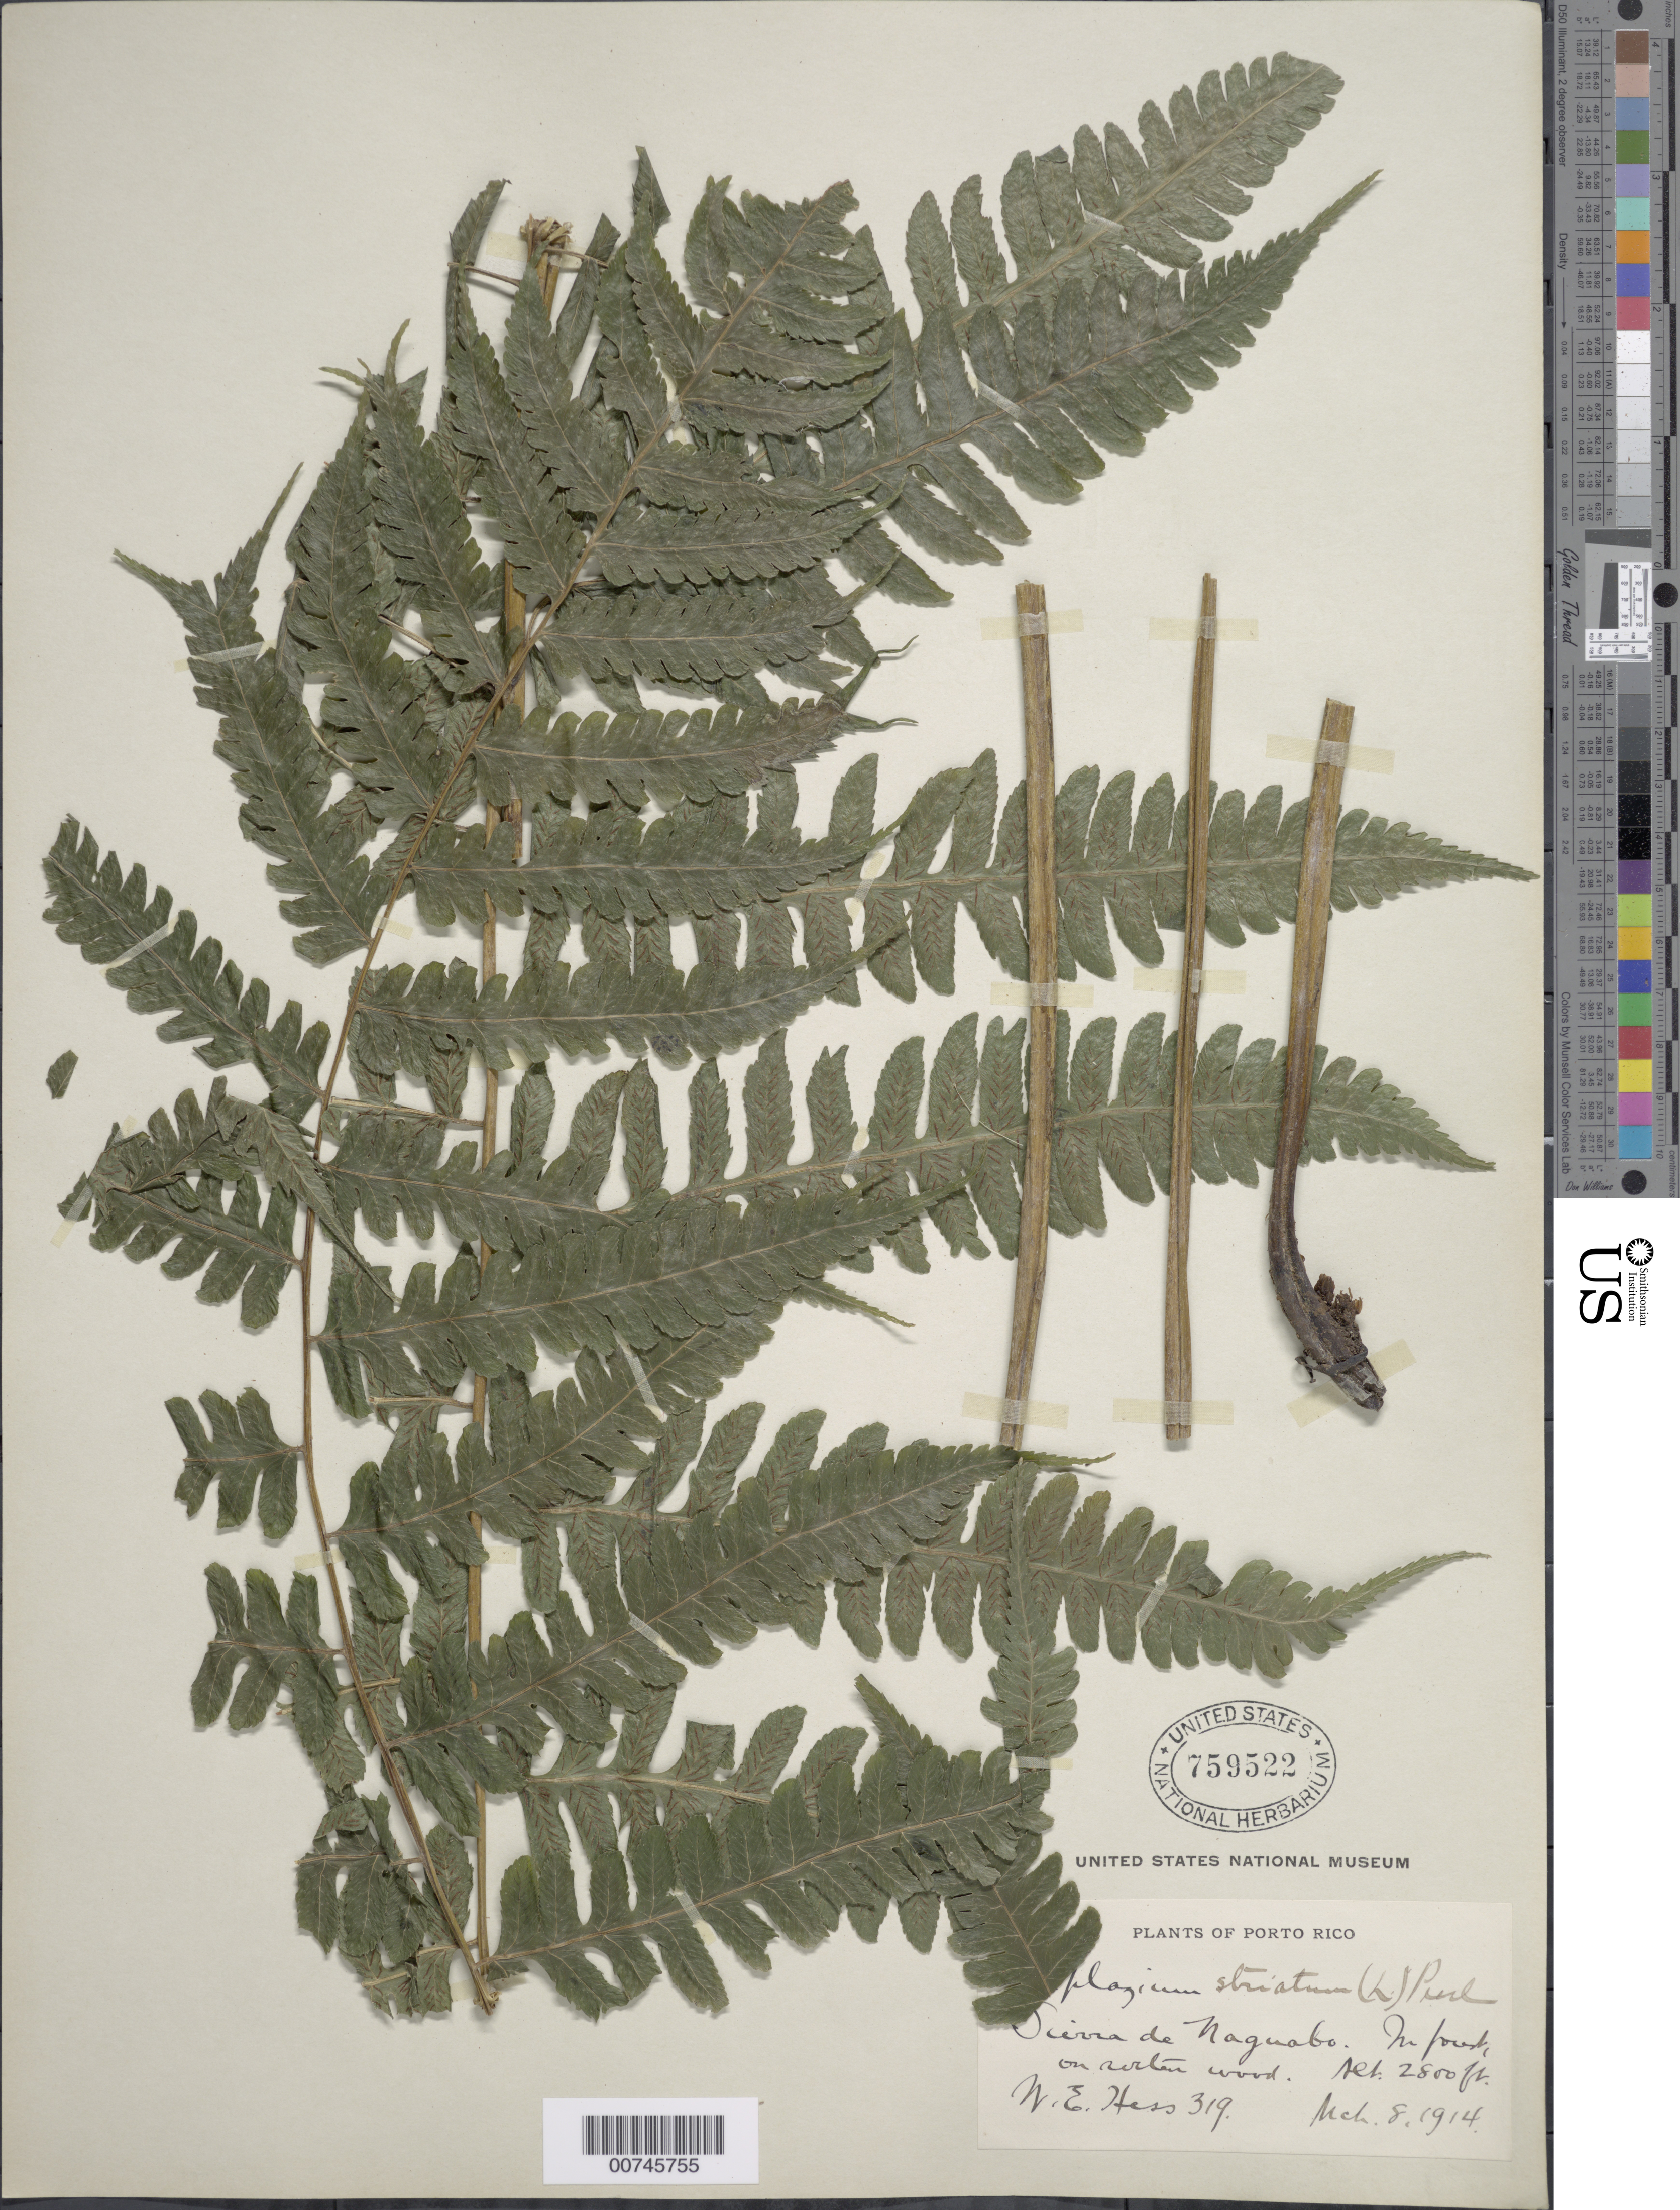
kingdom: Plantae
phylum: Tracheophyta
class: Polypodiopsida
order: Polypodiales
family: Athyriaceae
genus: Diplazium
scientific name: Diplazium striatum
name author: (L.) C. Presl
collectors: W. Hess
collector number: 319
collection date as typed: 08 Mar 1914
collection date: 1914-03-08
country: Puerto Rico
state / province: Naguabo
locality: Sierra de Naguabo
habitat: In forest, on rotten wood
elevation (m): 853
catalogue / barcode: US 759522